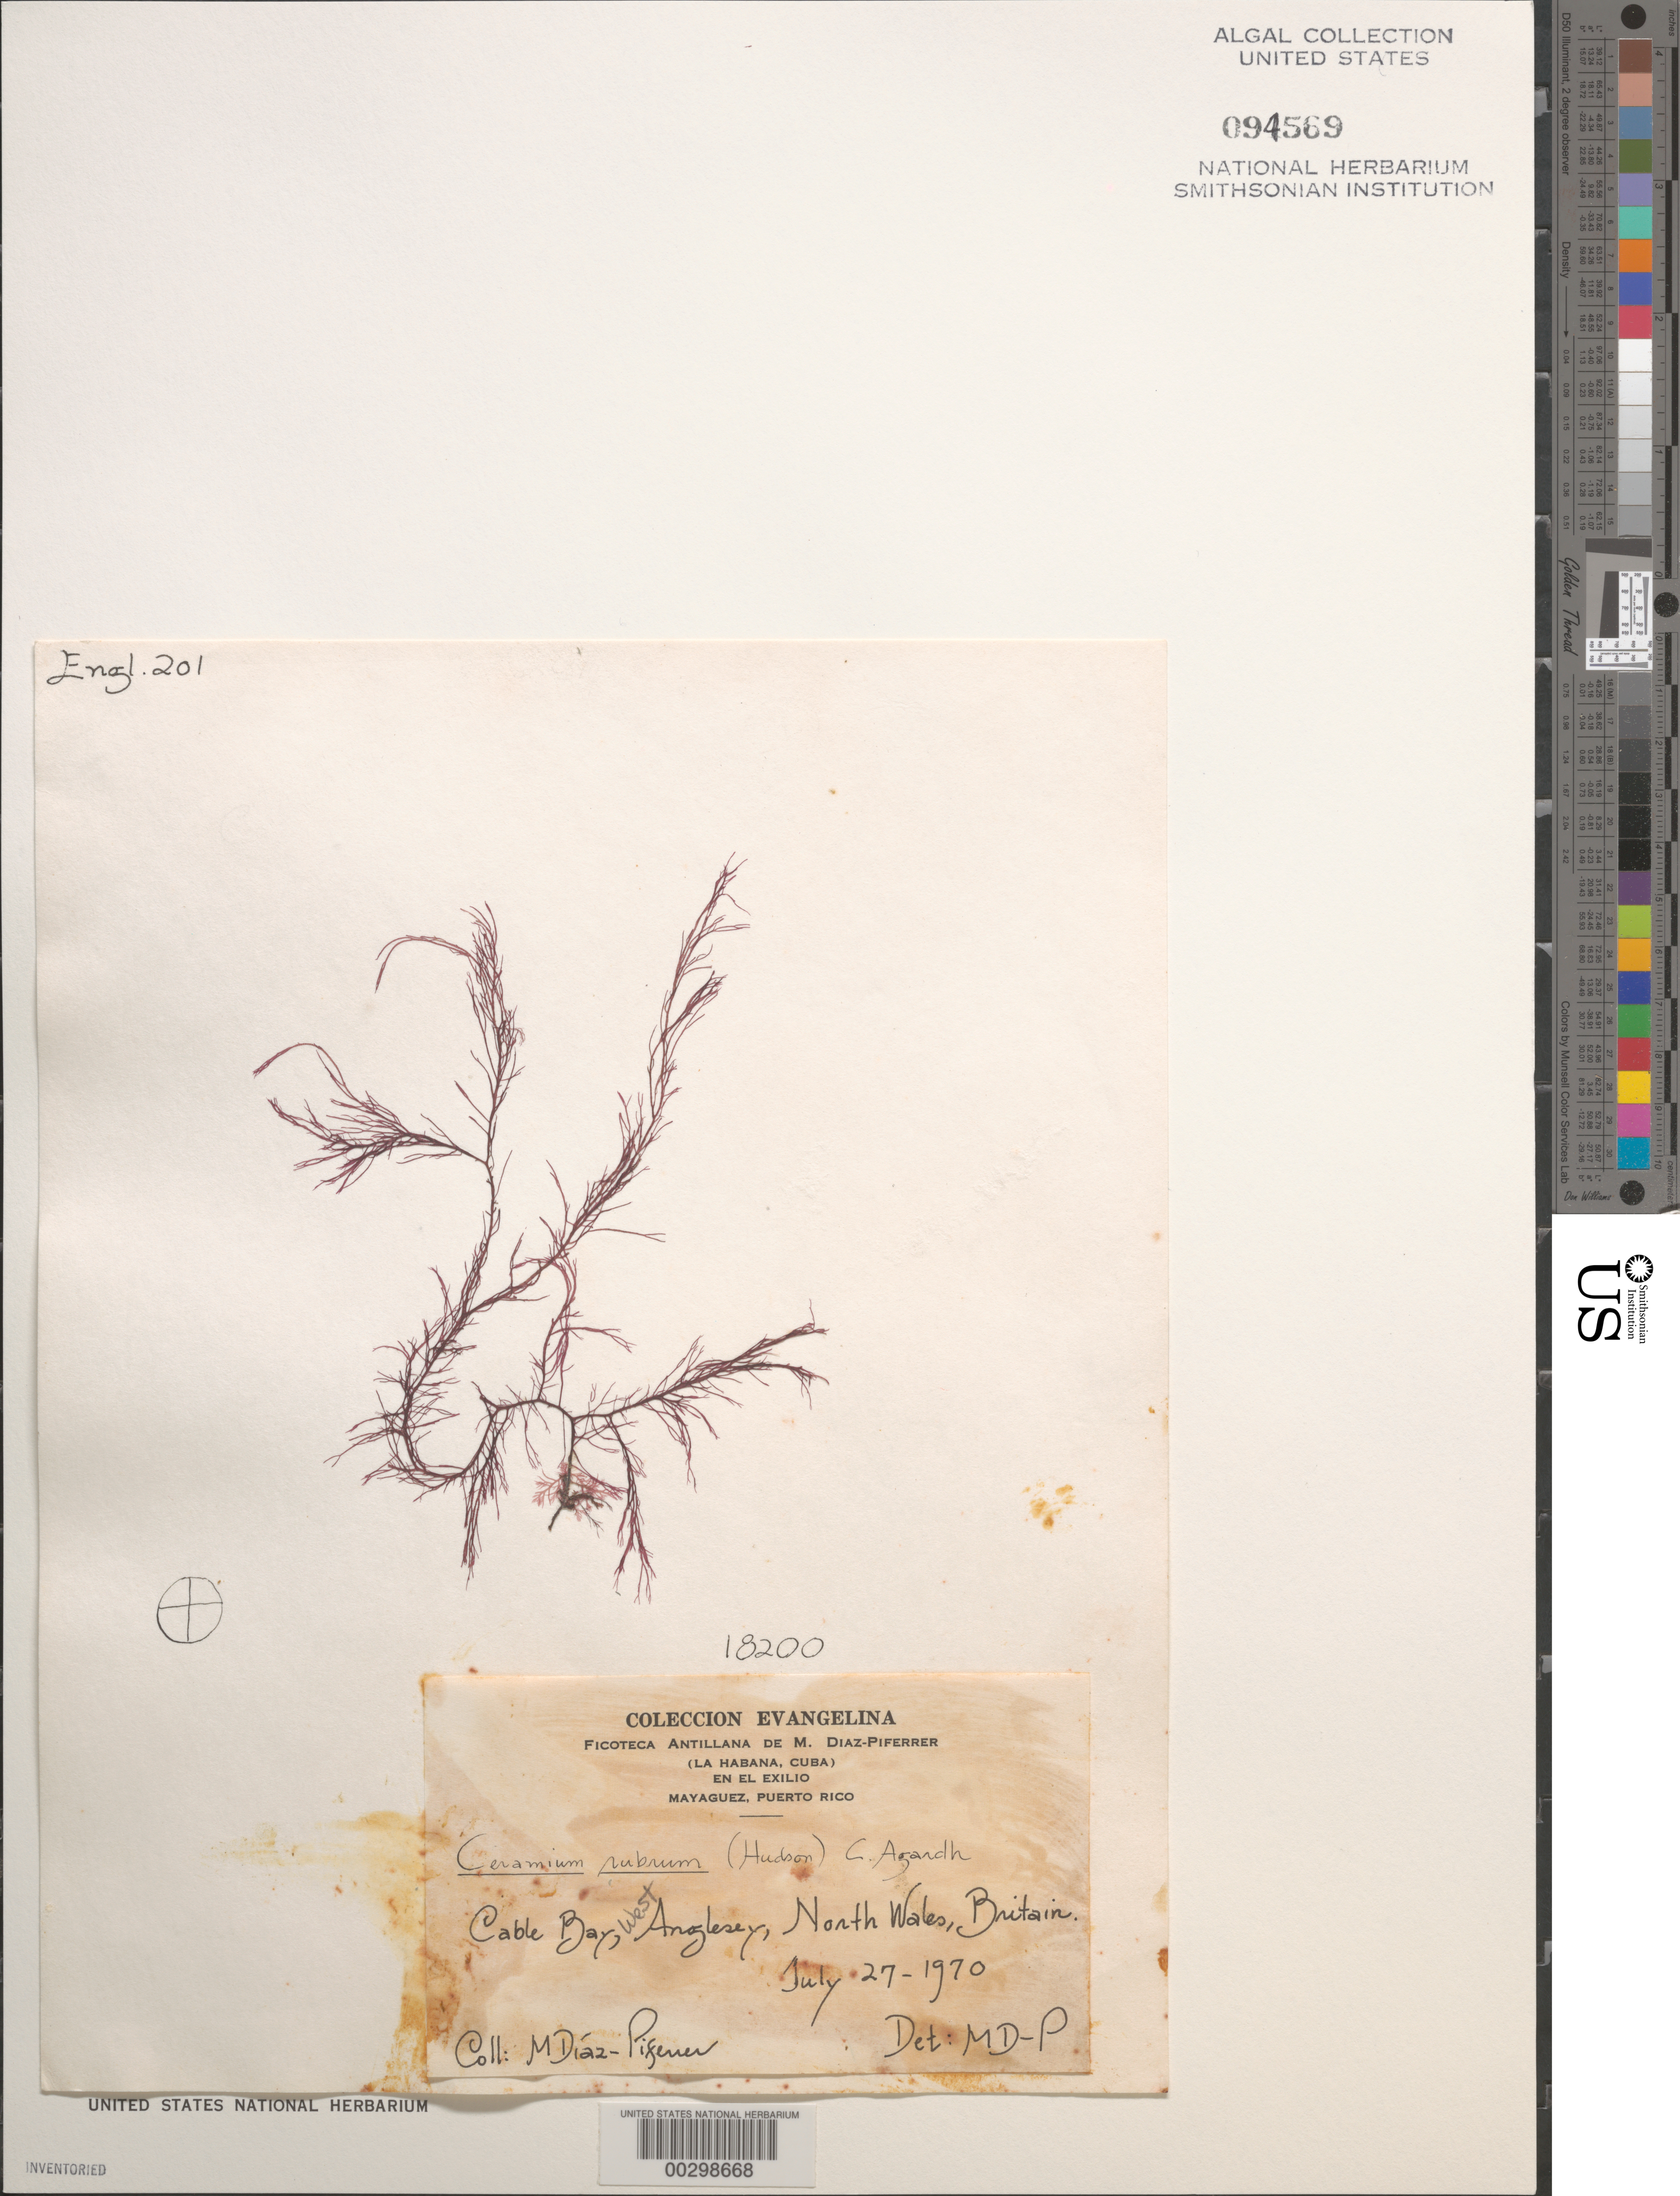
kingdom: Plantae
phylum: Rhodophyta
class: Florideophyceae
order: Ceramiales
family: Ceramiaceae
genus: Ceramium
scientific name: Ceramium rubrum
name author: C. Agardh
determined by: Diaz-Piferrer, M.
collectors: M. Diaz-Piferrer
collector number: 18200 & ENGL. 201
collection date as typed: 27 Jul 1970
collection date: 1970-07-27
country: United Kingdom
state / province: Wales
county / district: Gwynedd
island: Anglesey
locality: Cable Bay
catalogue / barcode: US 94569